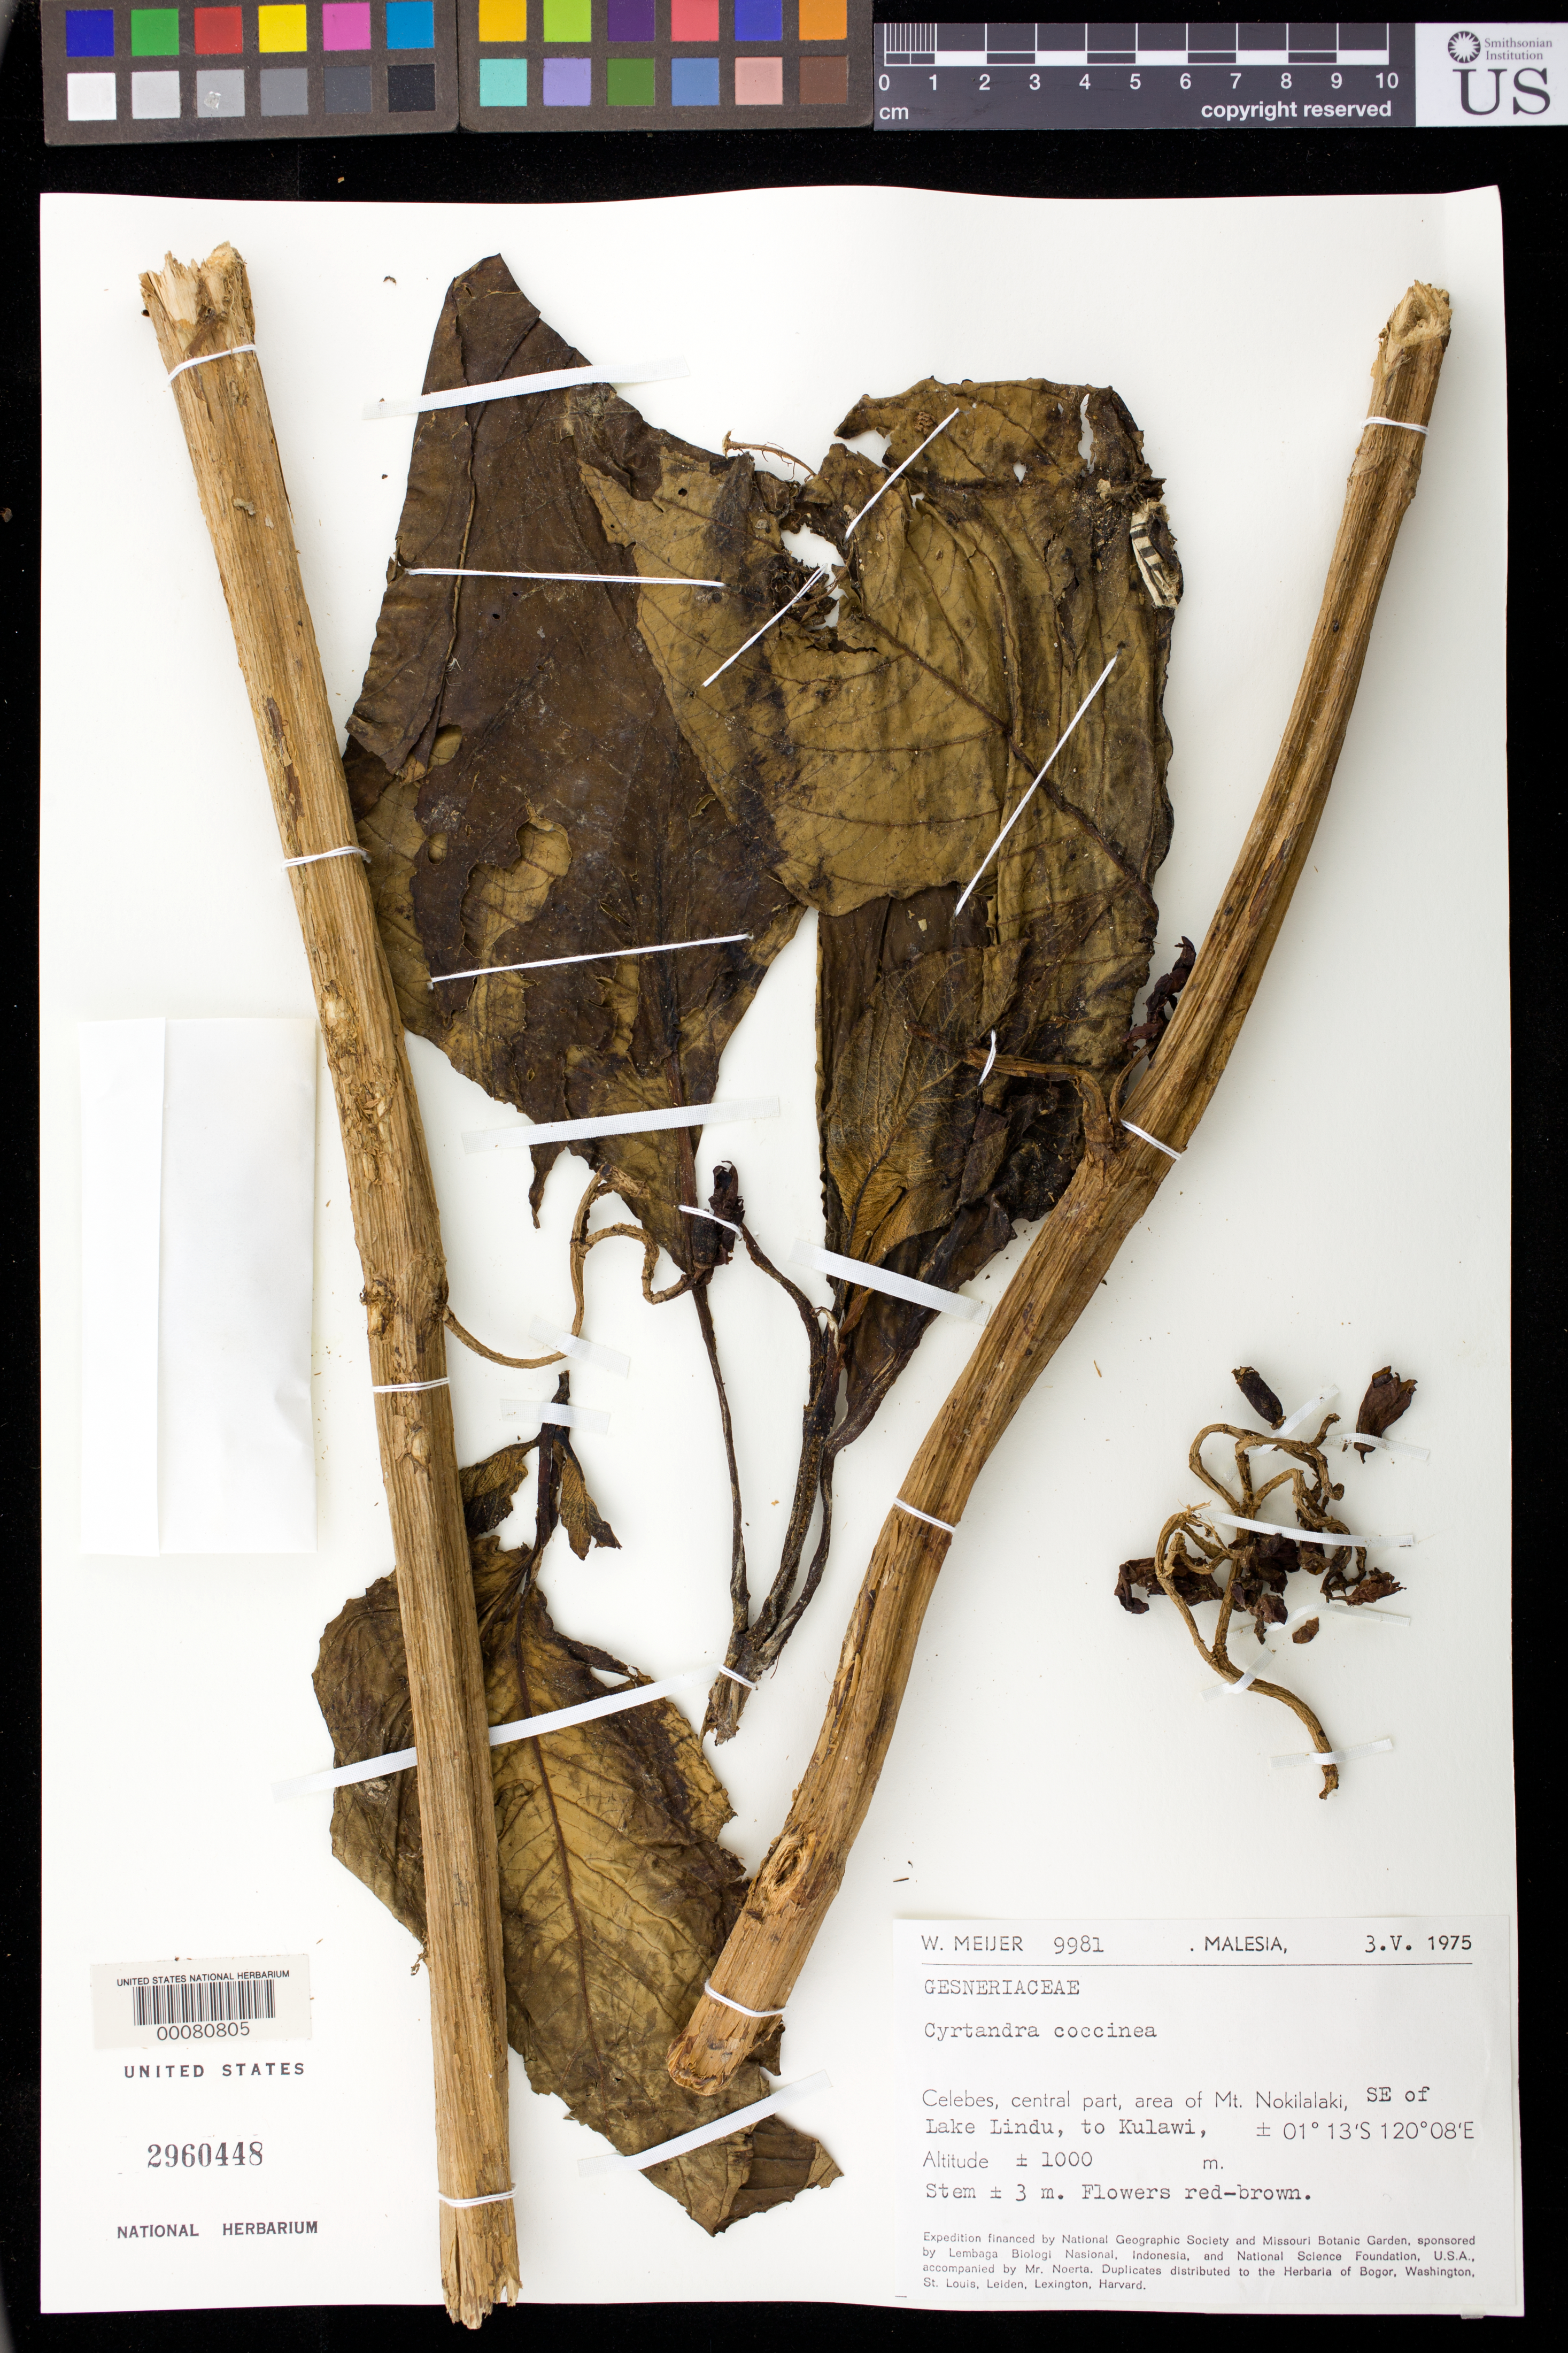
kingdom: Plantae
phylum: Tracheophyta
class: Magnoliopsida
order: Lamiales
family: Gesneriaceae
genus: Cyrtandra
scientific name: Cyrtandra celebica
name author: Blume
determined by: Skog, Laurence E.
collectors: W. Meijer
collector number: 9981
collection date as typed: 03 May 1975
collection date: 1975-05-03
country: Indonesia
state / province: Sulawesi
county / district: Sulawesi Tengah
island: Sulawesi [Celebes]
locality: Area of Nokilalaki, SE of Lake Lindu, to Kulawi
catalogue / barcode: US 2960448